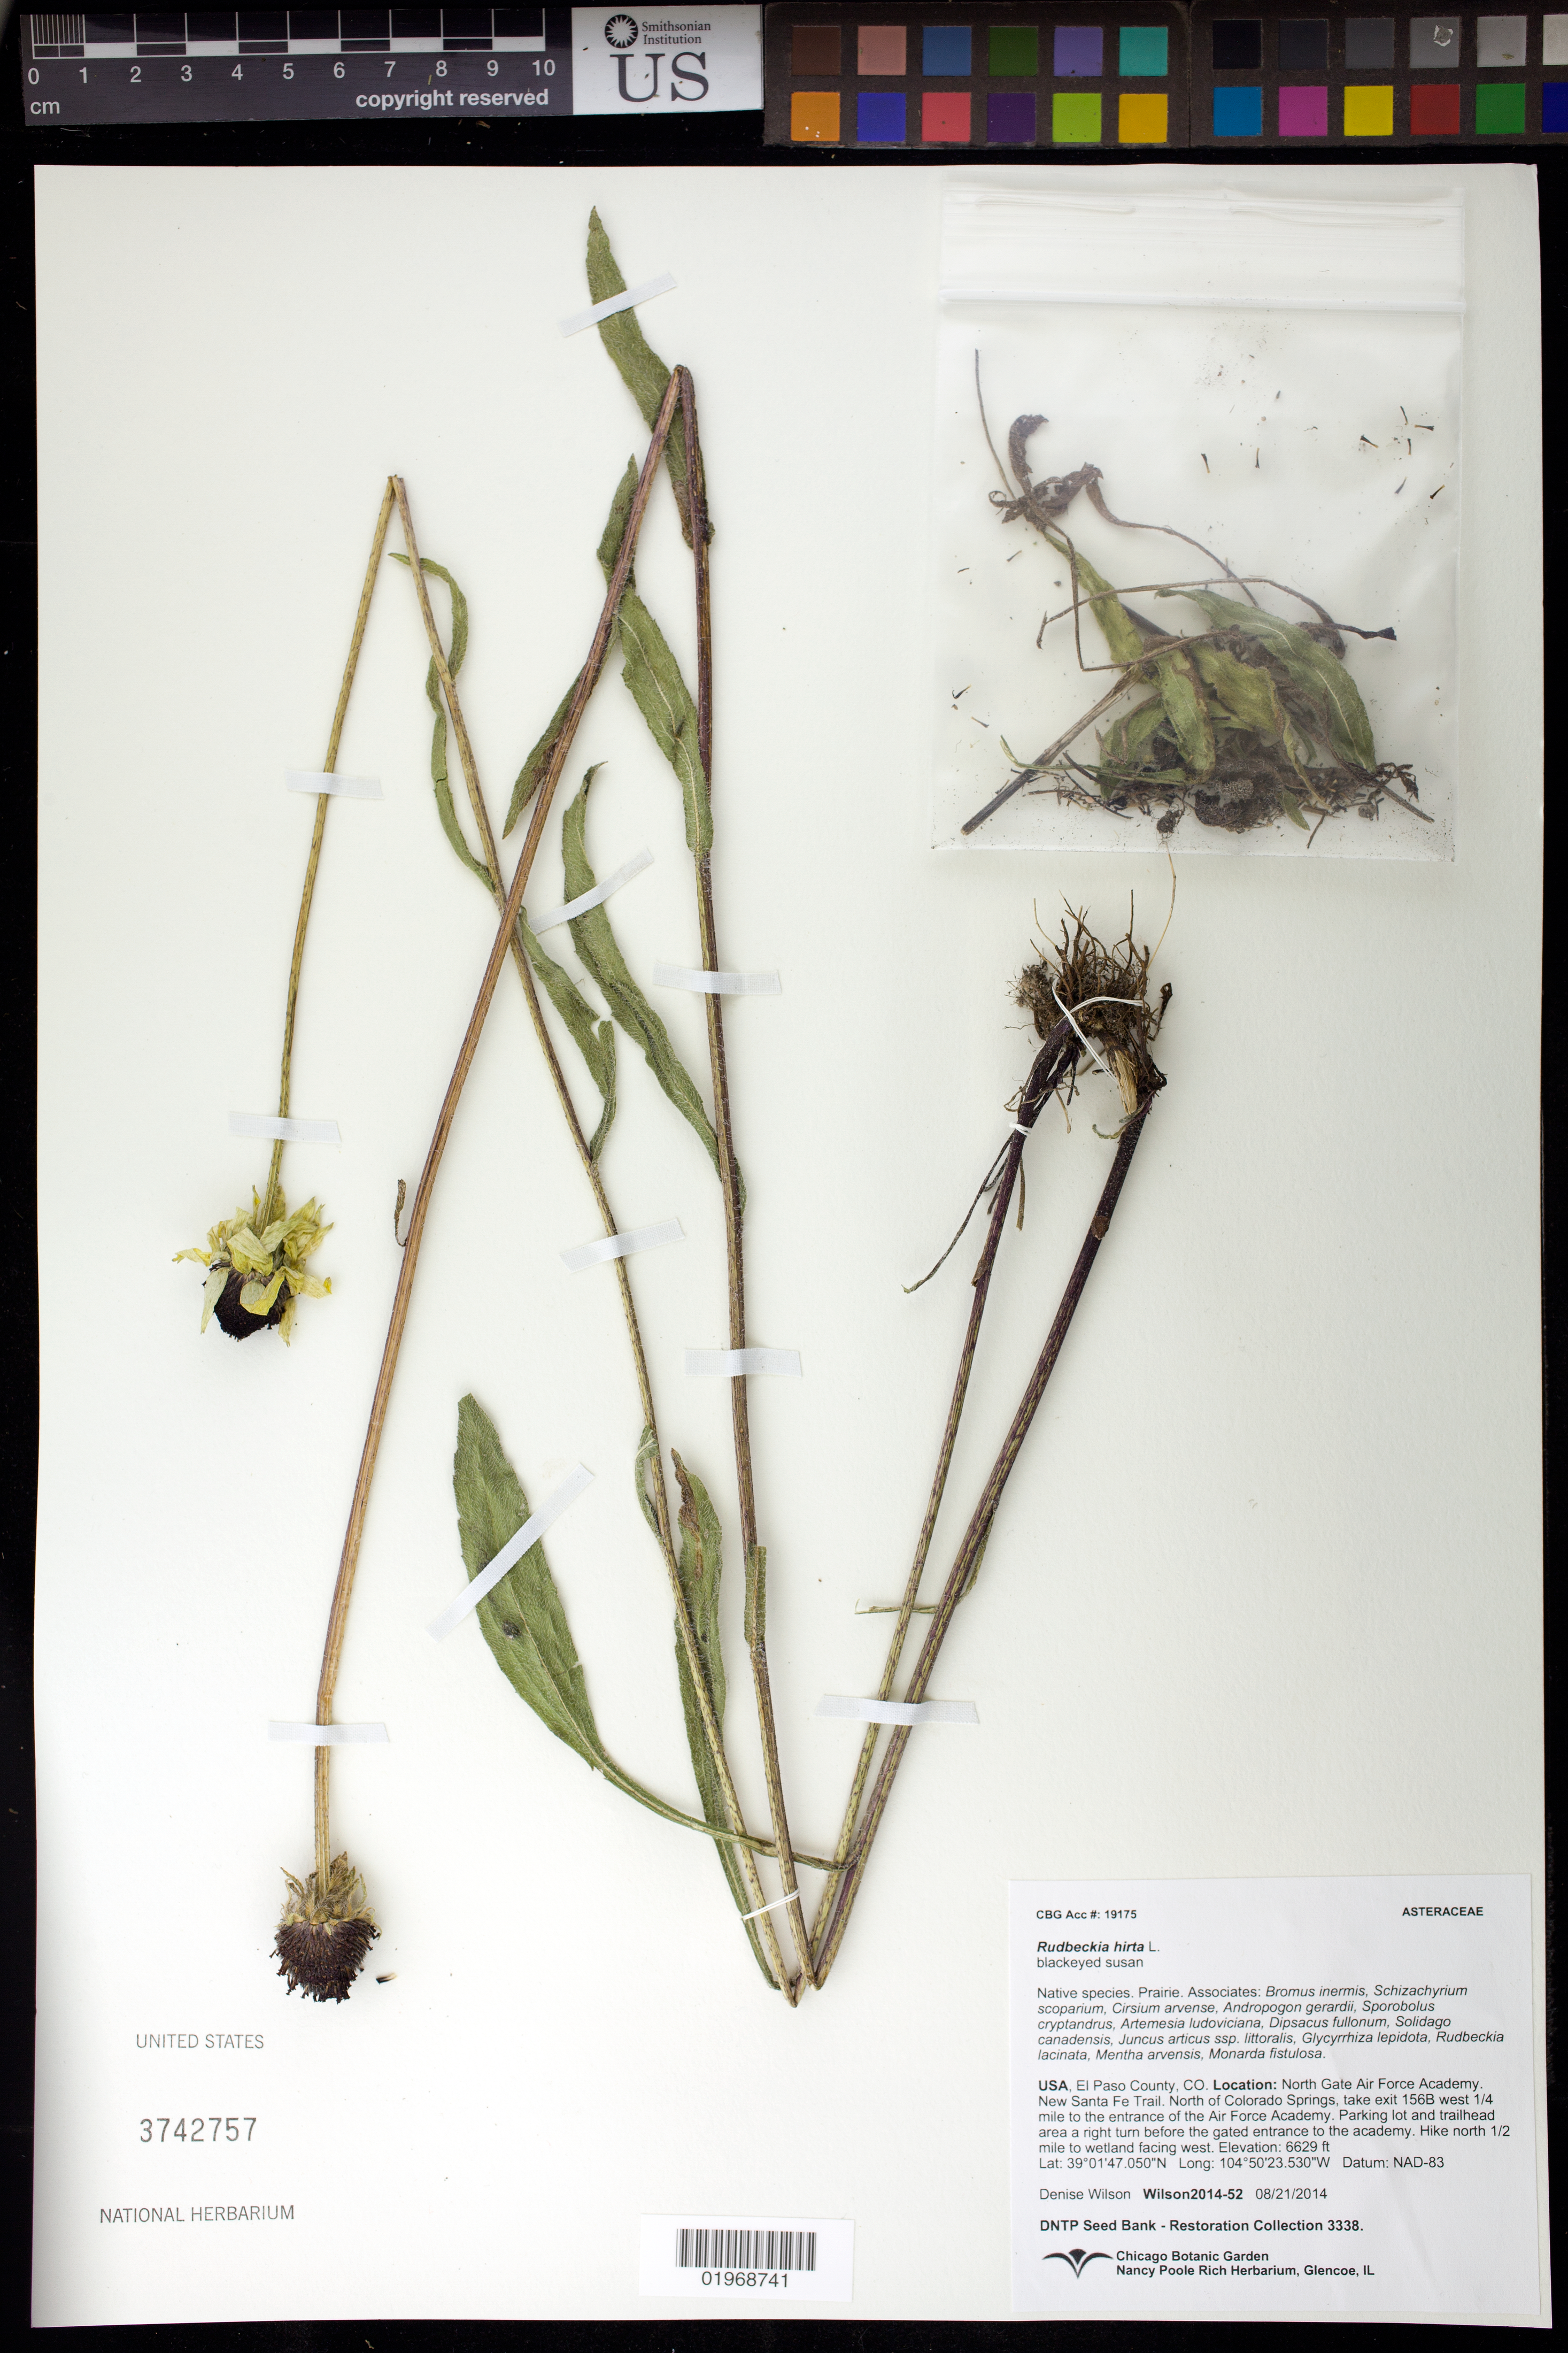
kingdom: Plantae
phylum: Tracheophyta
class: Magnoliopsida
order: Asterales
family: Asteraceae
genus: Rudbeckia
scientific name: Rudbeckia hirta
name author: L.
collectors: D. Wilson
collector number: Wilson2014-52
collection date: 2014-08-21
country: United States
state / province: Colorado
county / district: El Paso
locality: North Gate Air Force Academy, New Santa Fe Trail, North Colorado Springs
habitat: Prairie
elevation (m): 1015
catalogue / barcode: US 3742757